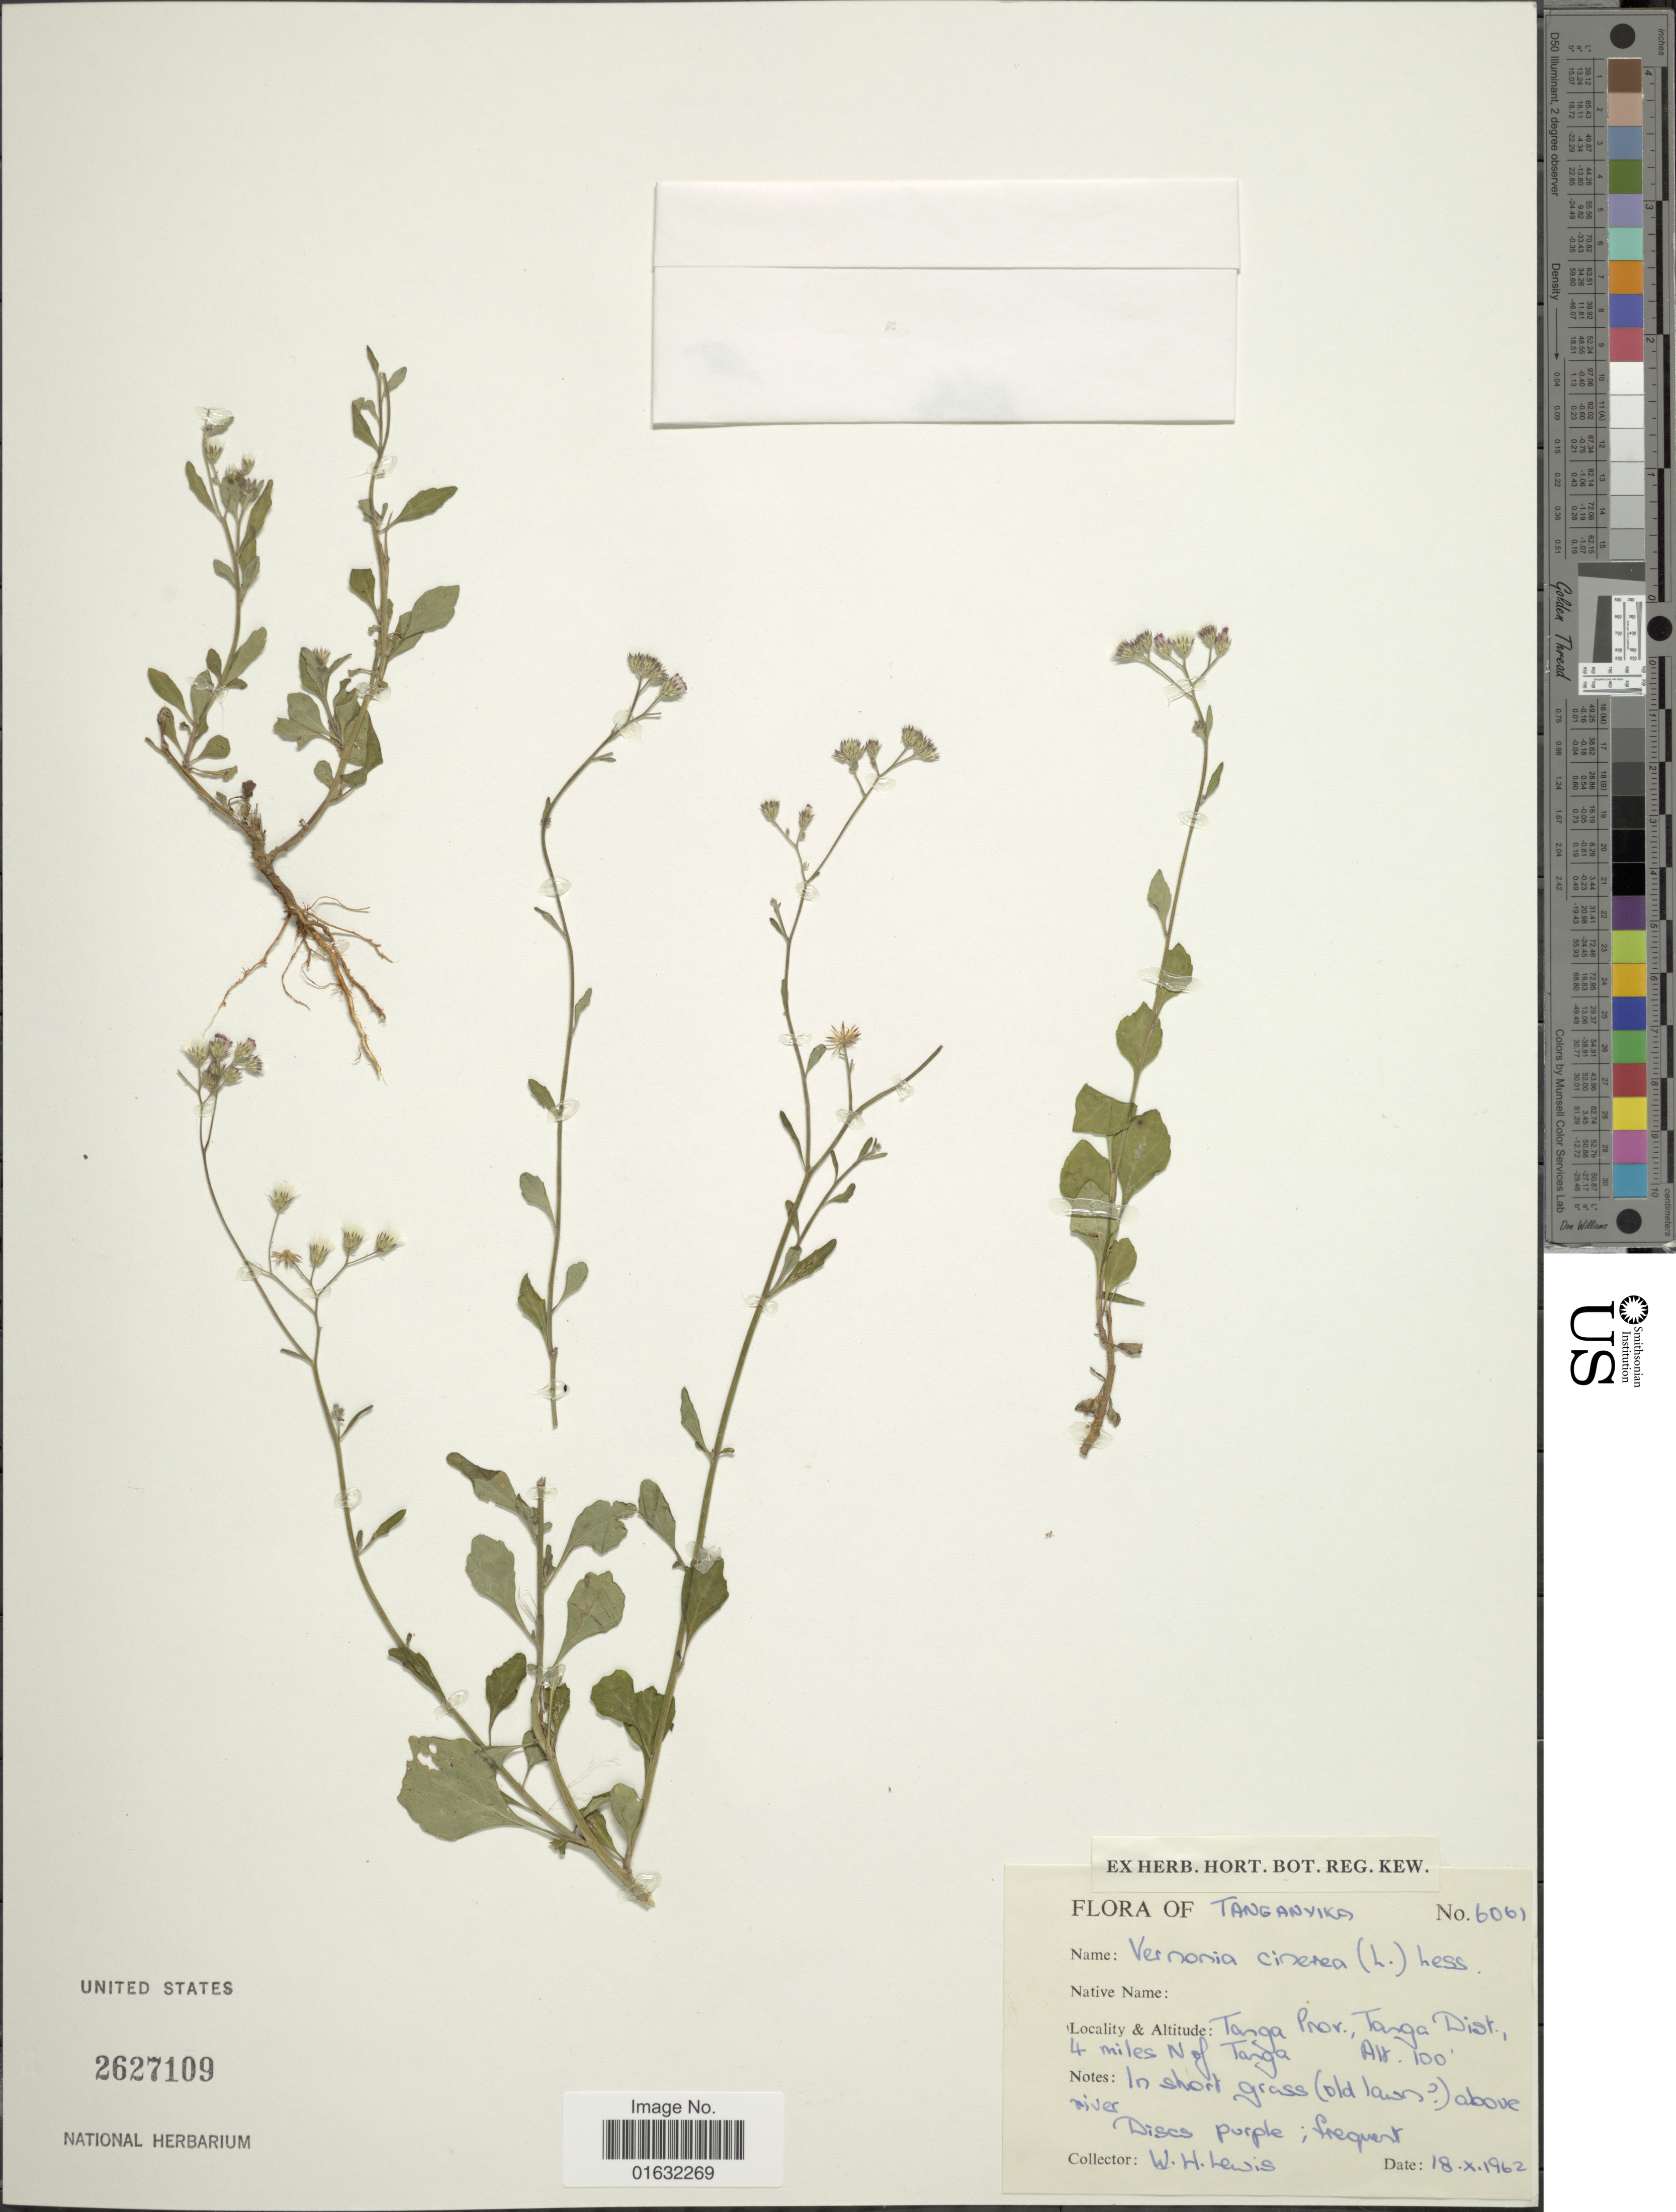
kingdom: Plantae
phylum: Tracheophyta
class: Magnoliopsida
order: Asterales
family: Asteraceae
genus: Cyanthillium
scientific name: Cyanthillium cinereum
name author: (L.) H. Rob.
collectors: W. H. Lewis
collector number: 6061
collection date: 1962-10-18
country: Tanzania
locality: Tanganyika, Tongo Prov., Tanga Dist., 4 miles N of Tanga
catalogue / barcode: US 2627109